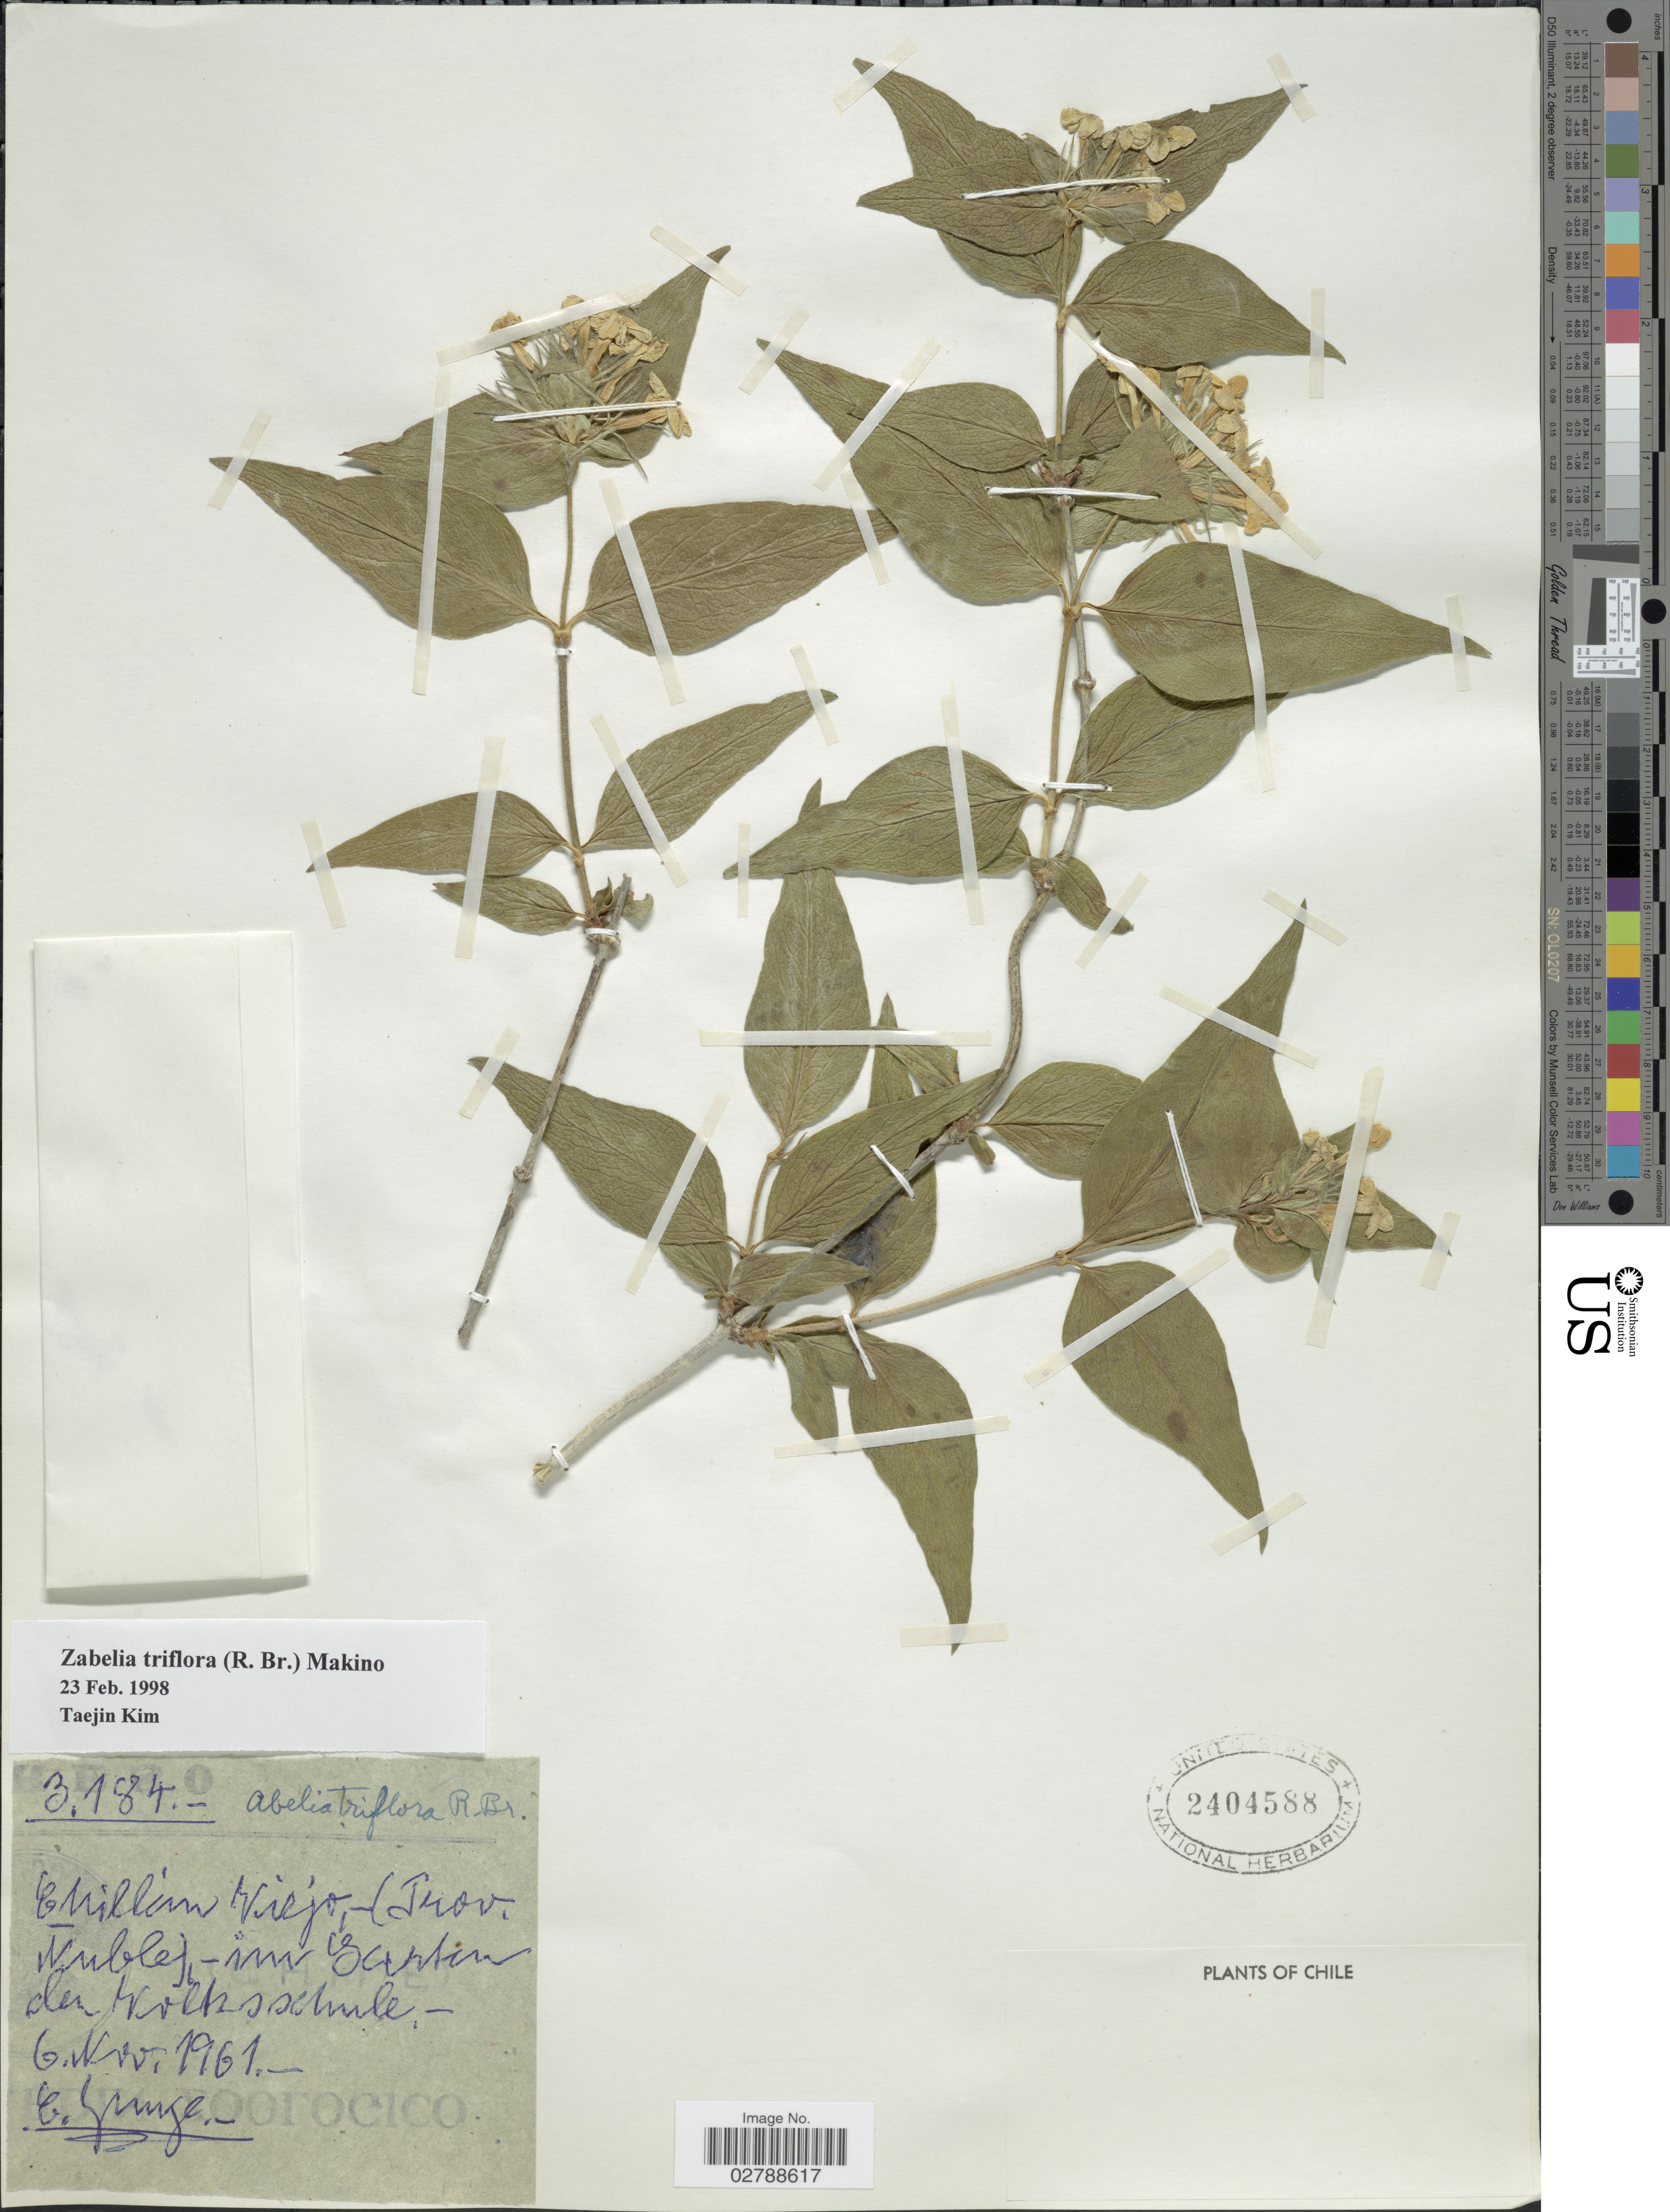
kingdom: Plantae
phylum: Tracheophyta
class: Magnoliopsida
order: Dipsacales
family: Caprifoliaceae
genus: Zabelia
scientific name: Zabelia triflora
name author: (R. Br. ex Wall.) Makino ex Hisauti & H. Hara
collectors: E. Junge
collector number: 3184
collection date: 1961-11-06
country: Chile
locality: Chillian Viejo,-(Prov. Nuble) - im Garten des Volksschule.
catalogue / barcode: US 2404588